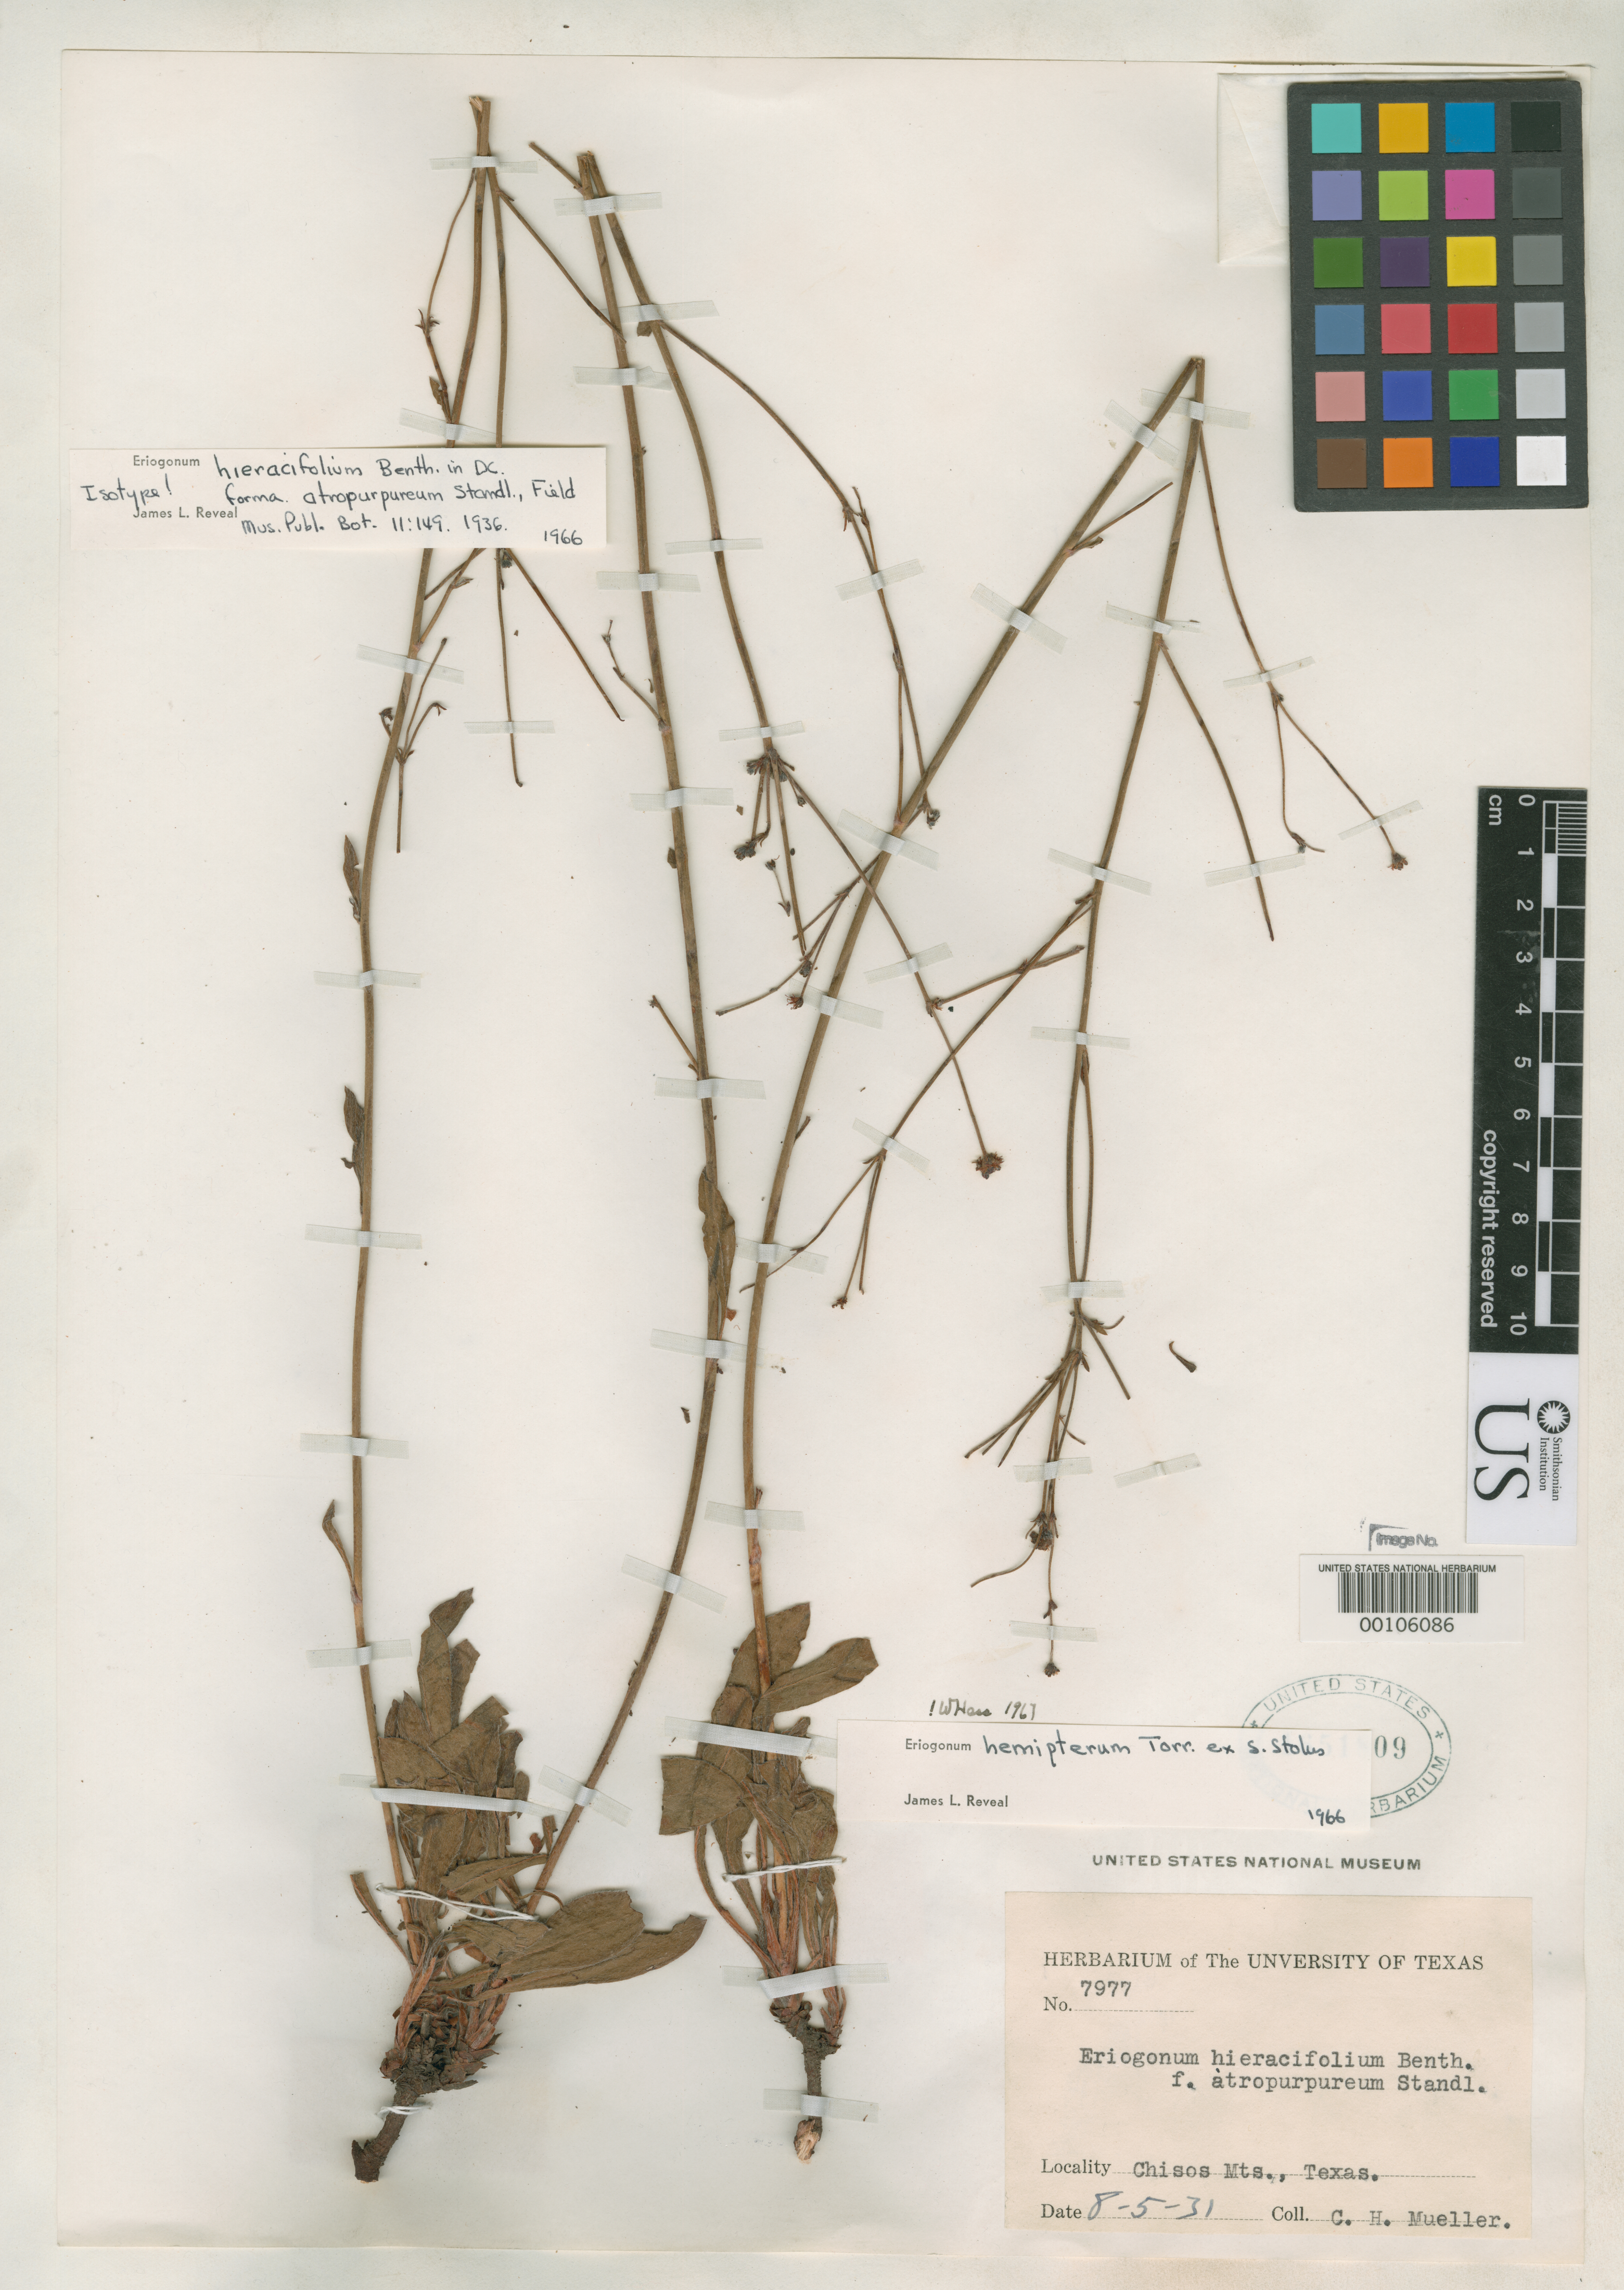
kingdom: Plantae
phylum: Tracheophyta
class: Magnoliopsida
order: Caryophyllales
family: Polygonaceae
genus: Eriogonum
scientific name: Eriogonum hieraciifolium f. atropurpureum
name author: Standl.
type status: Isotype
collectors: C. H. Muller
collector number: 7977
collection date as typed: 05 Aug 1931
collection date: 1931-08-05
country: United States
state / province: Texas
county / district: Brewster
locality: Chisos Mts.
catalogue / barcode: US 1651809